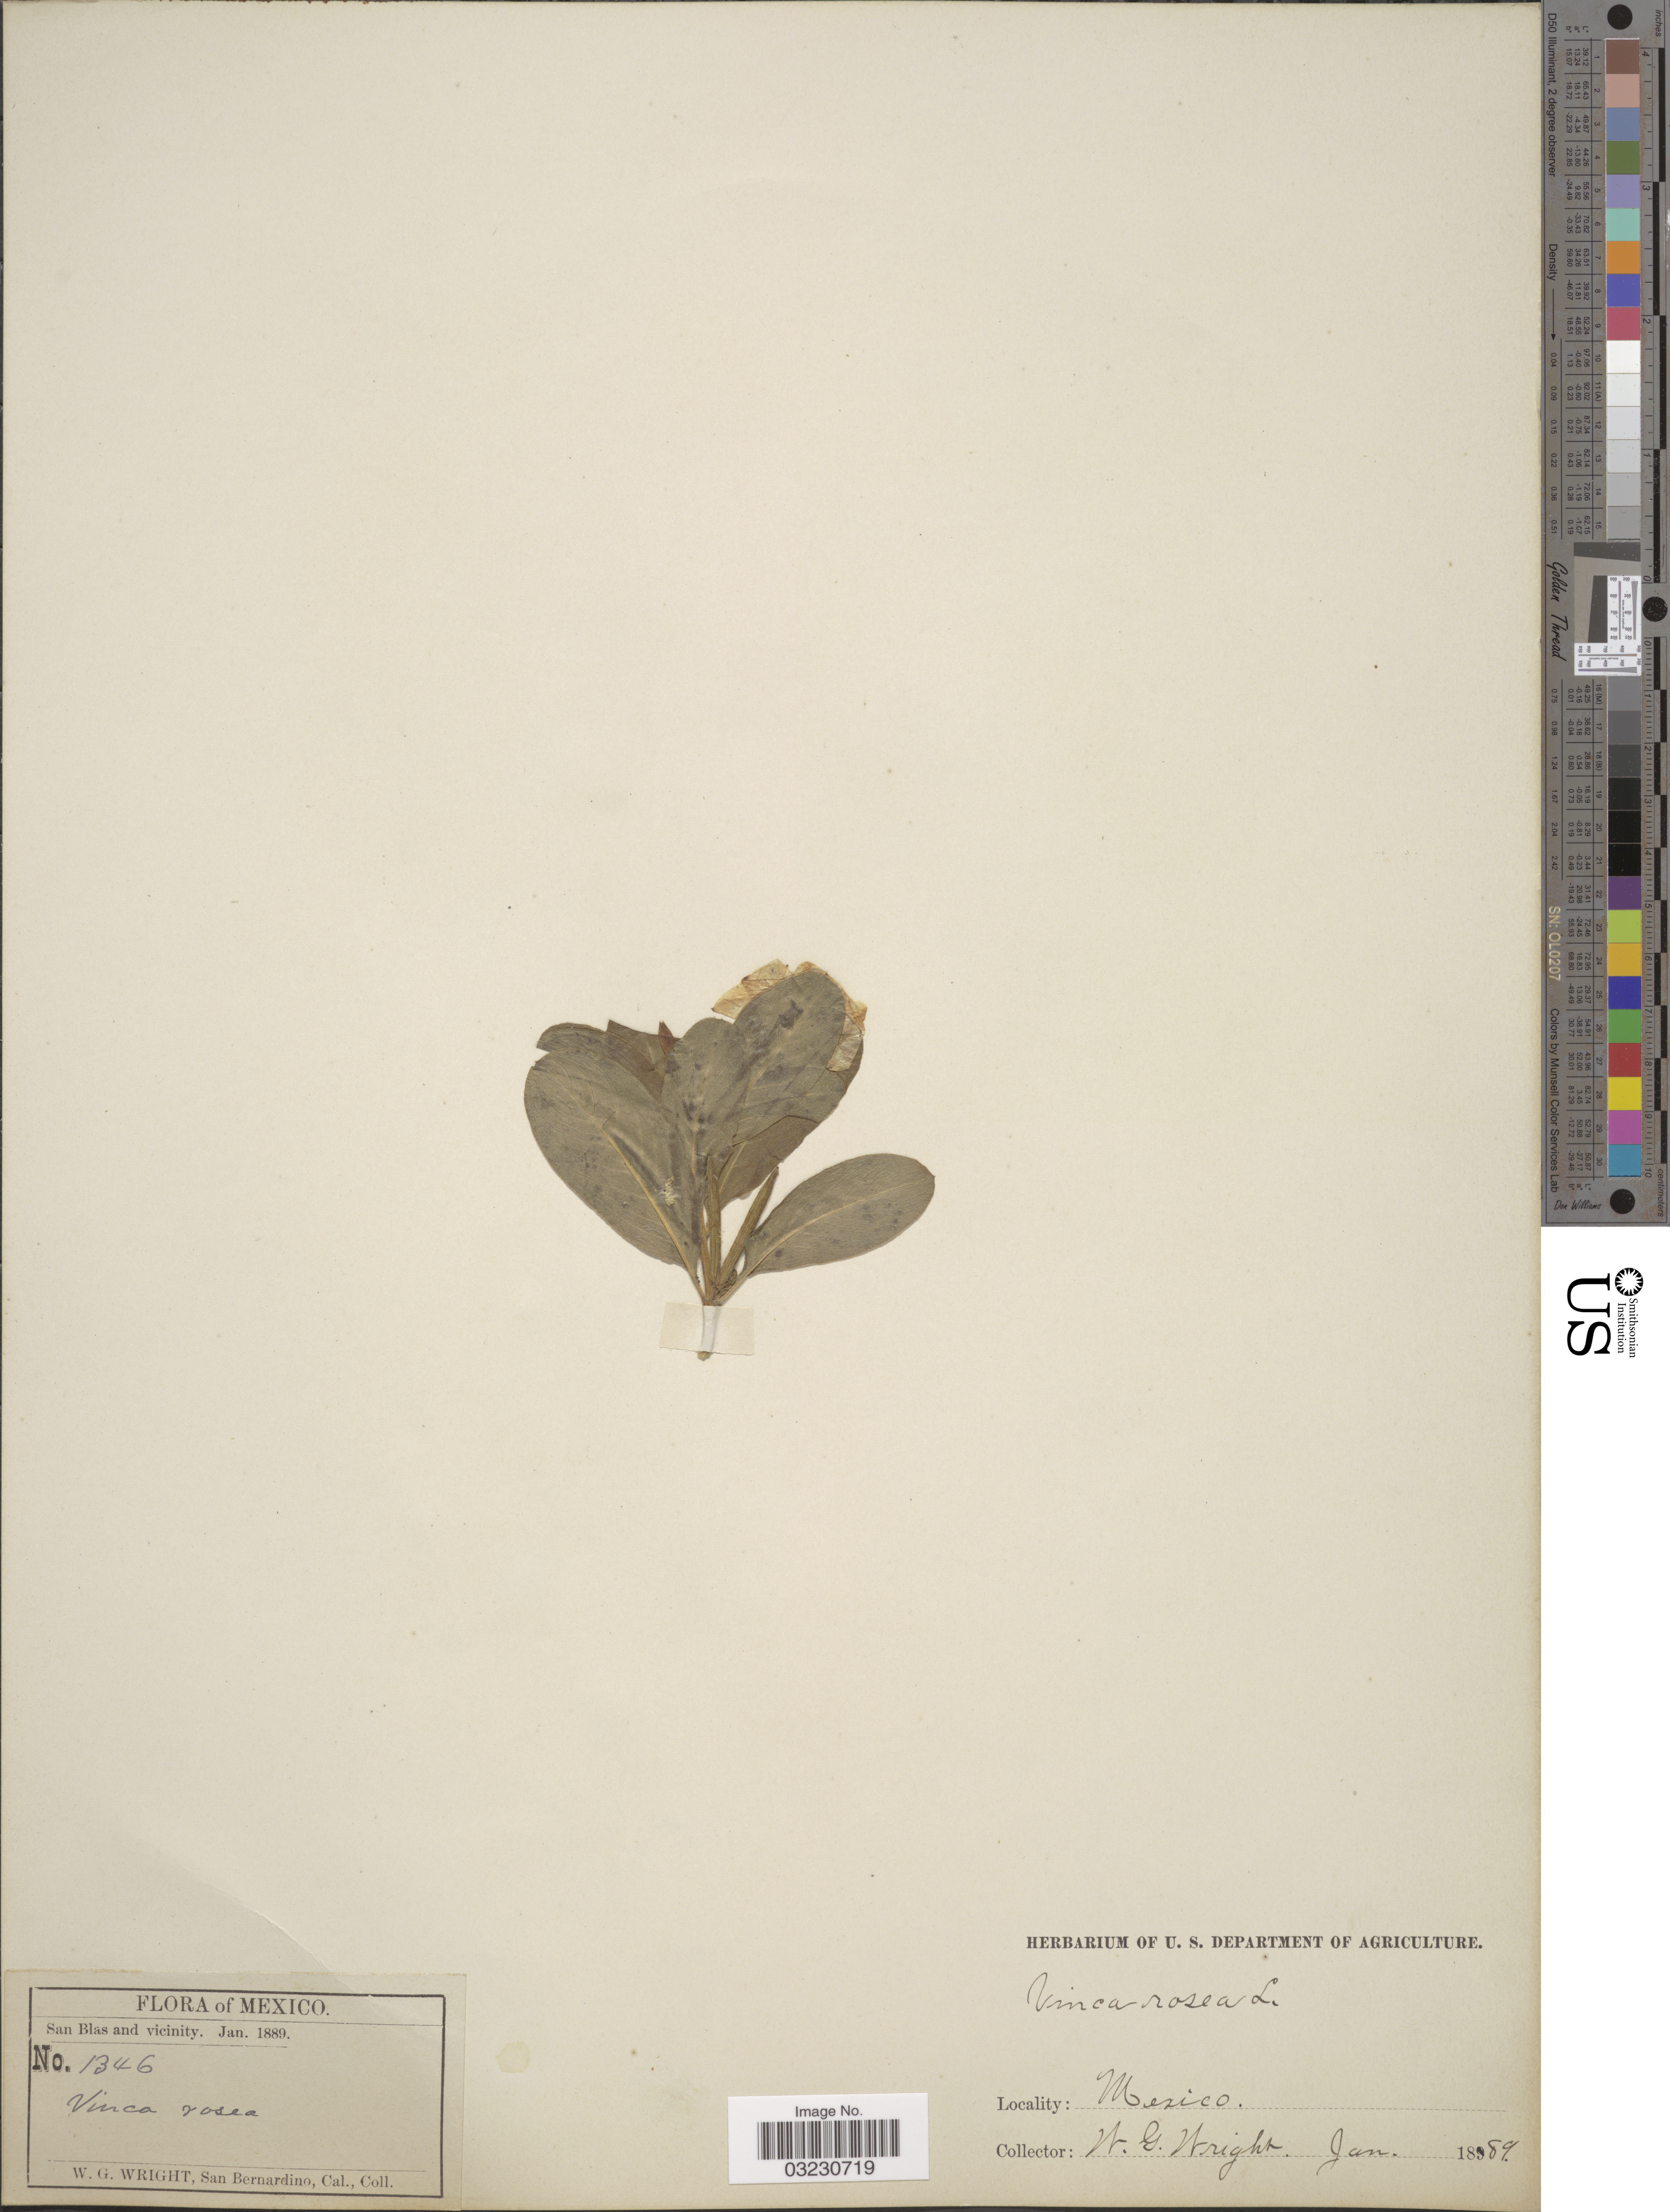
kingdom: Plantae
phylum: Tracheophyta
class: Magnoliopsida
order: Gentianales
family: Apocynaceae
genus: Catharanthus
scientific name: Catharanthus roseus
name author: (L.) G. Don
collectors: W. G. Wright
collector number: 1346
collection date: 1889-01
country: Mexico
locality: San Blas and vicinity.